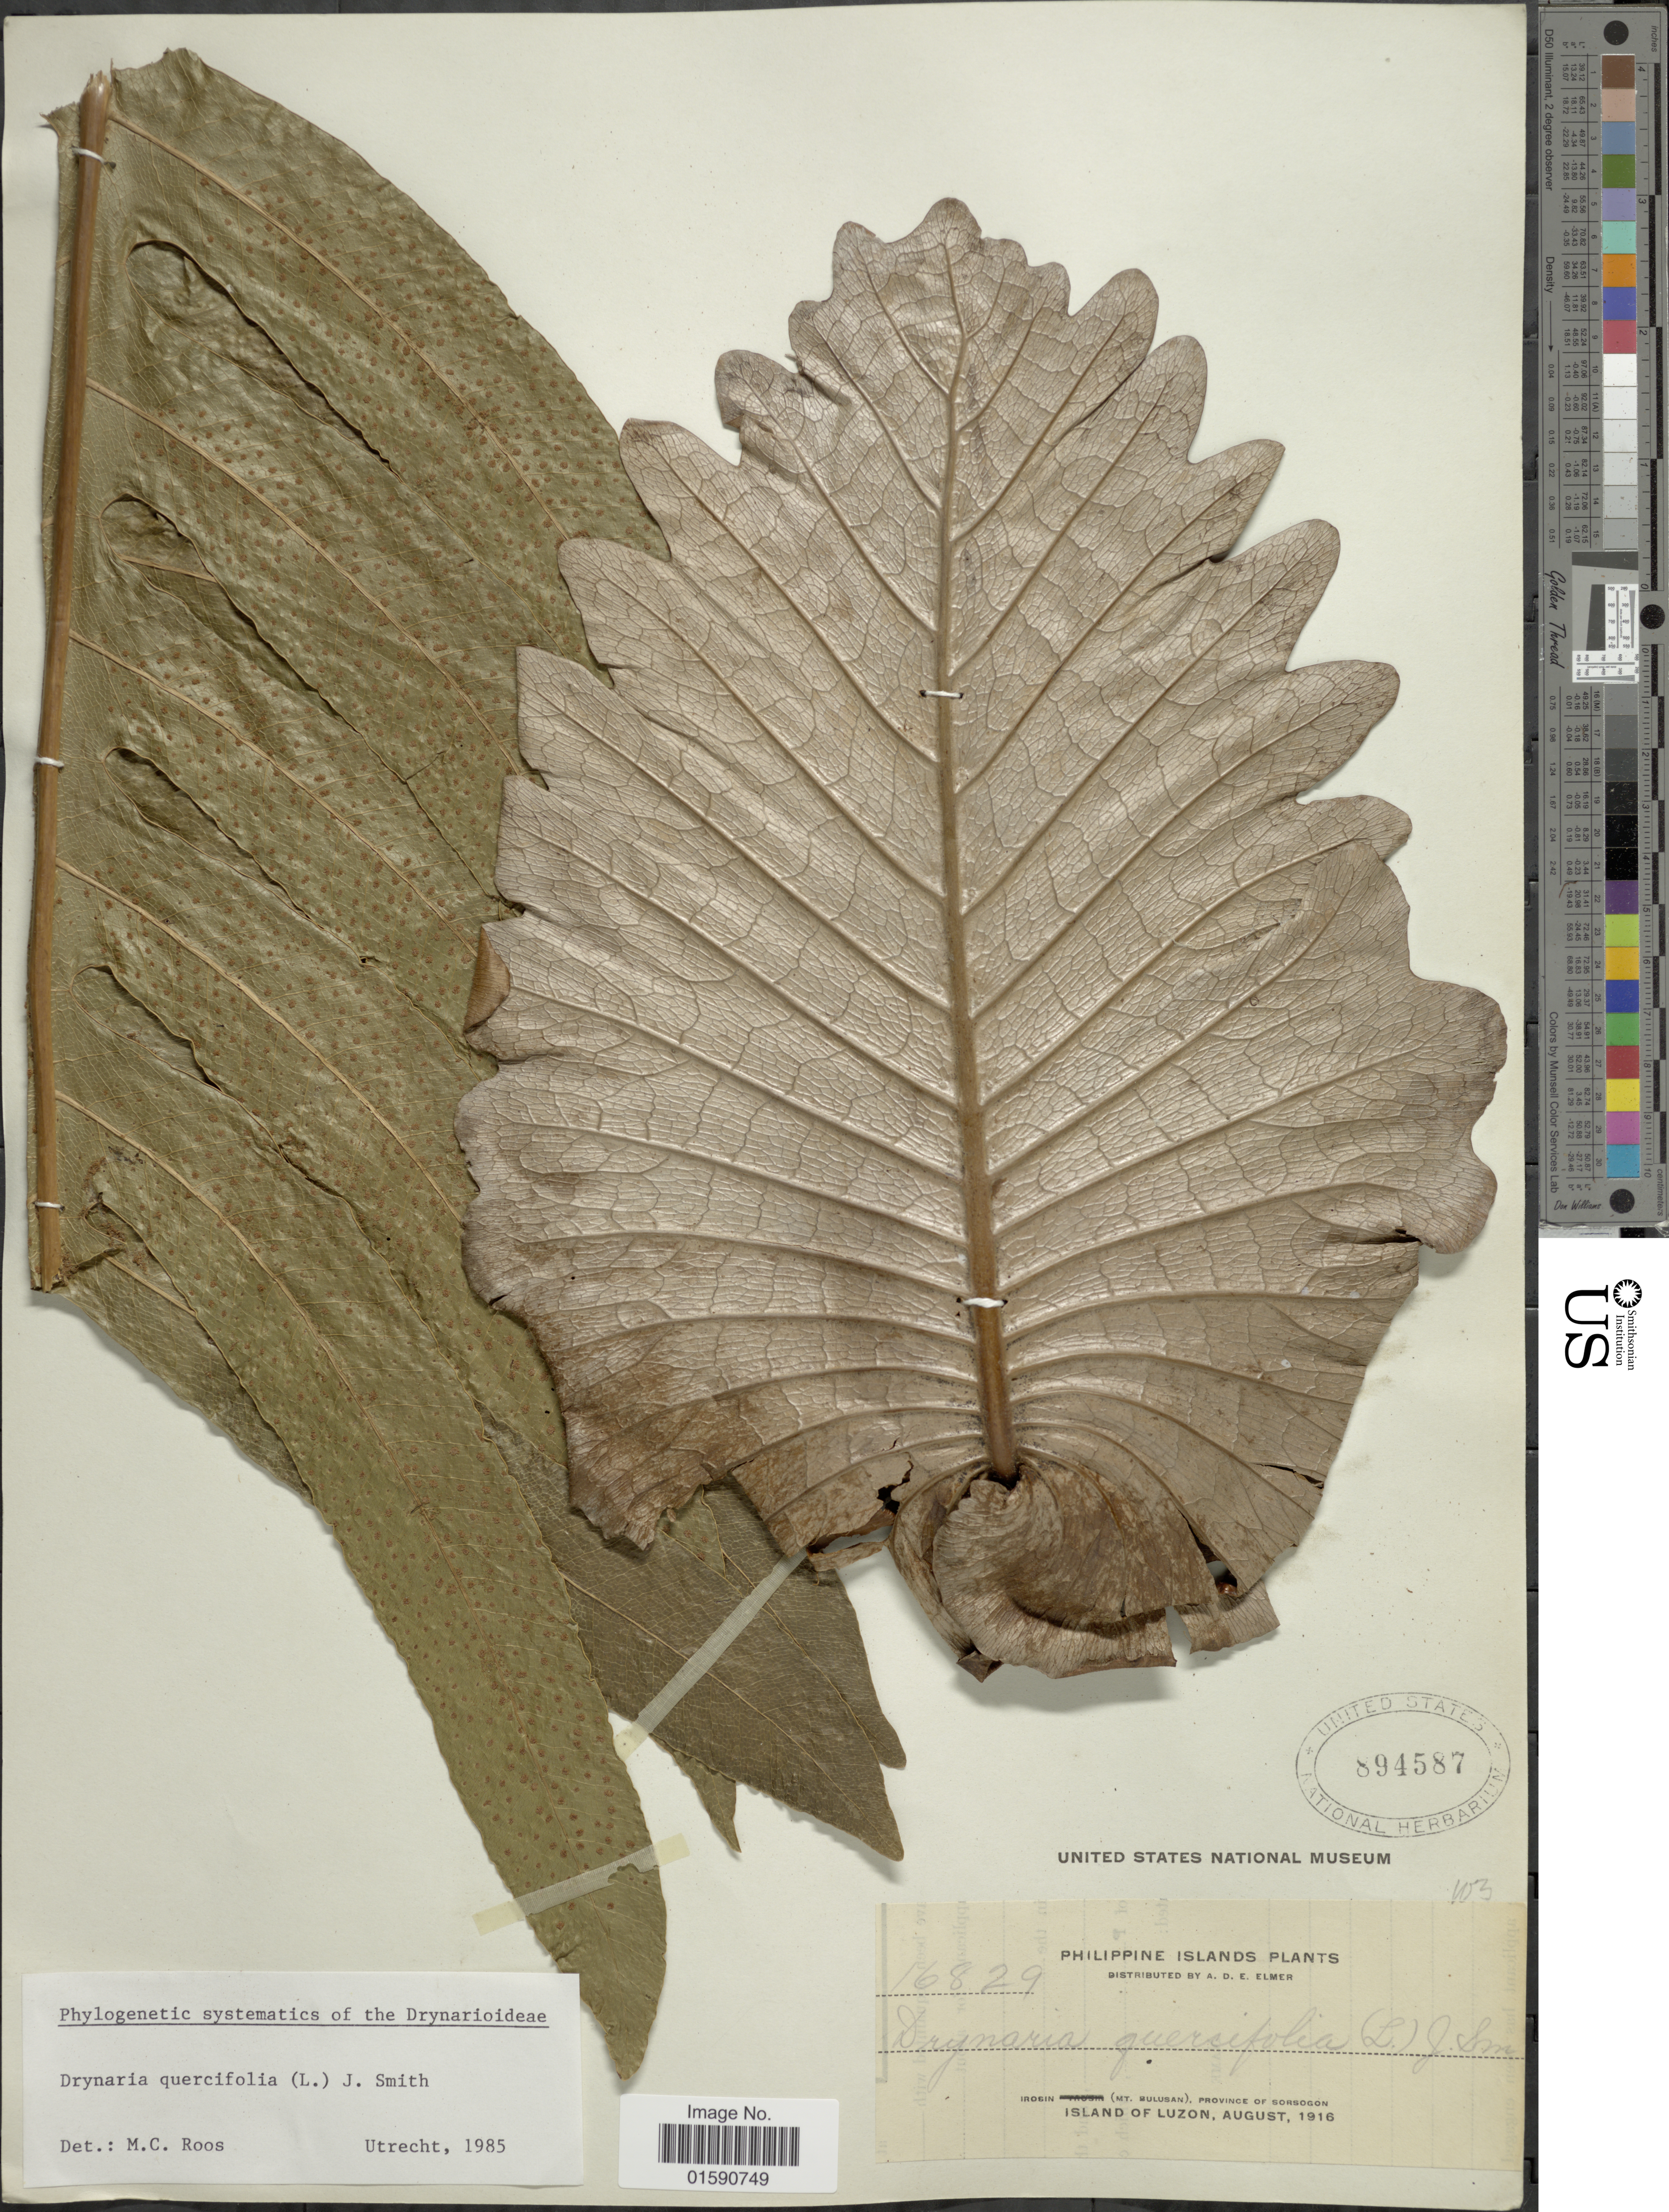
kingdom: Plantae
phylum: Tracheophyta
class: Polypodiopsida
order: Polypodiales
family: Polypodiaceae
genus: Drynaria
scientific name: Drynaria quercifolia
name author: (L.) J. Sm.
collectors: A. D. E. Elmer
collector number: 16829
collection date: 1916-08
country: Philippines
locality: Irosin (Mt, Bulusan), Province of Sorsogon. Island of Luzon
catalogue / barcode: US 894587